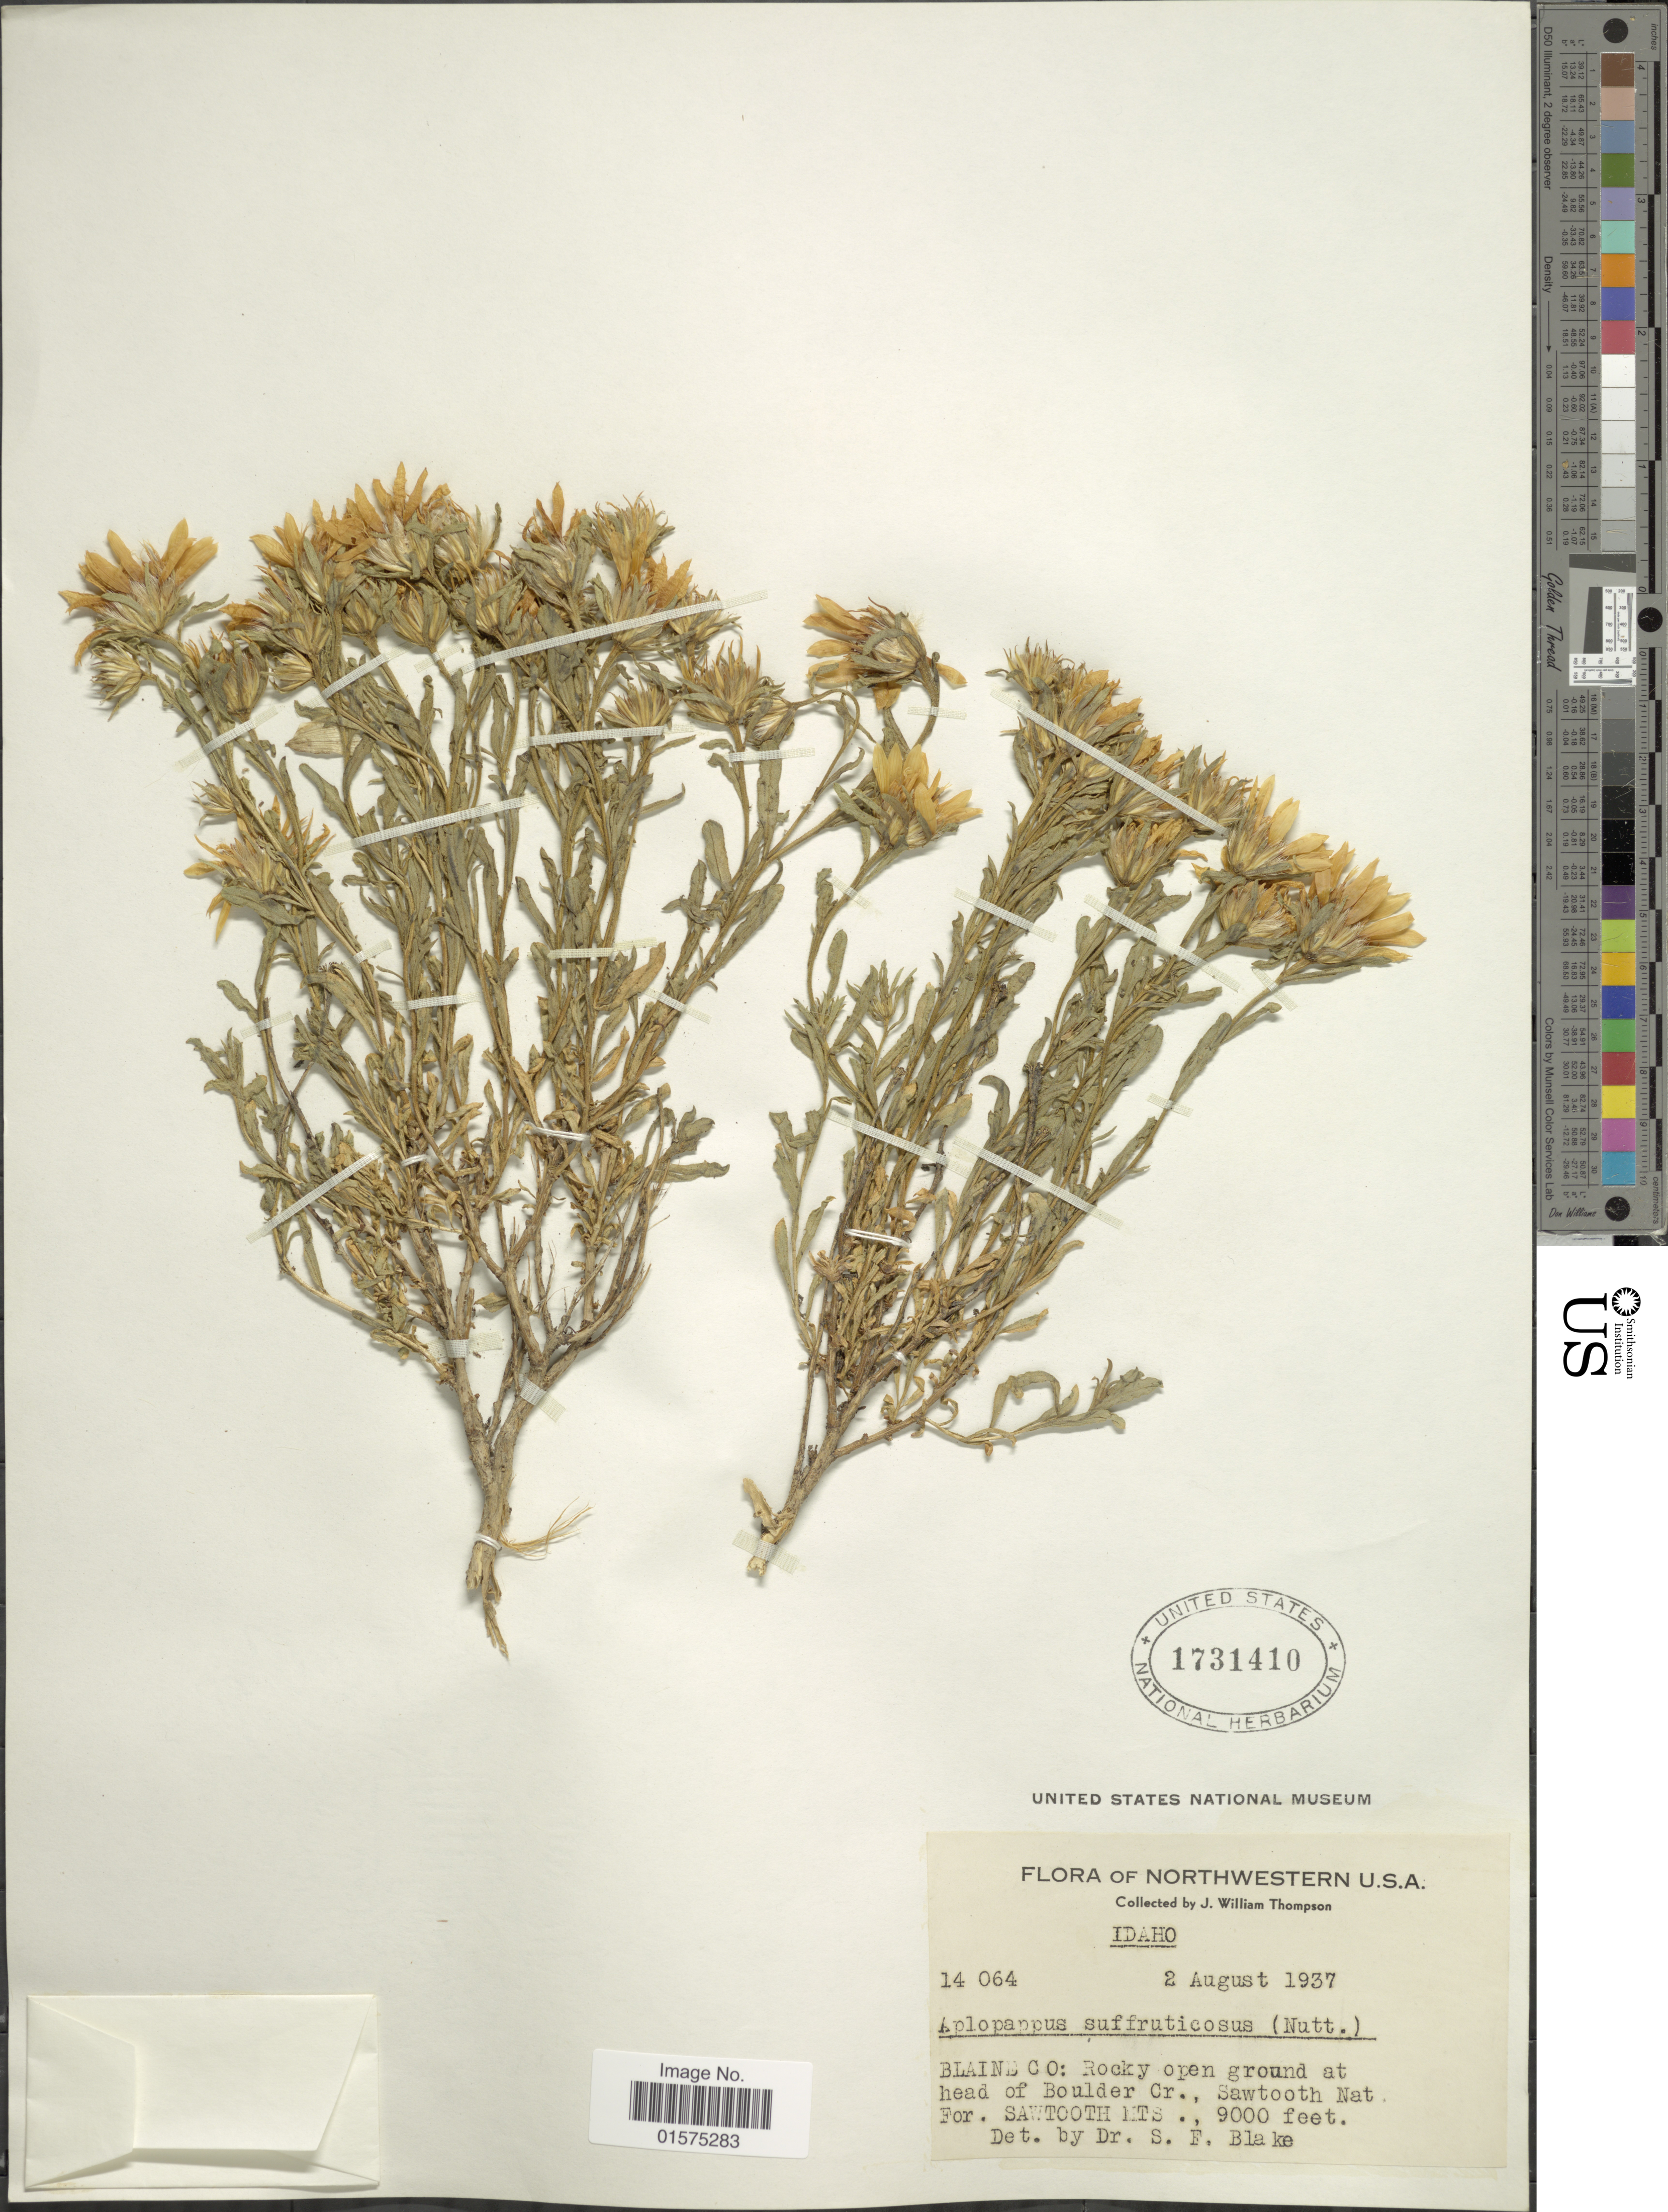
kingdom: Plantae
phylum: Tracheophyta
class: Magnoliopsida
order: Asterales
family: Asteraceae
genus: Ericameria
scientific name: Ericameria suffruticosa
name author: (Nutt.) G.L. Nesom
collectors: J. W. Thompson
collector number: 14064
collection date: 1937-08-02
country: United States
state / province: Idaho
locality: Northwestern U.S.A. Blaine Co: at head of Boulder Cr., Sawtooth Nat. For. Sawtooth Mts.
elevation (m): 2743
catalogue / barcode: US 1731410